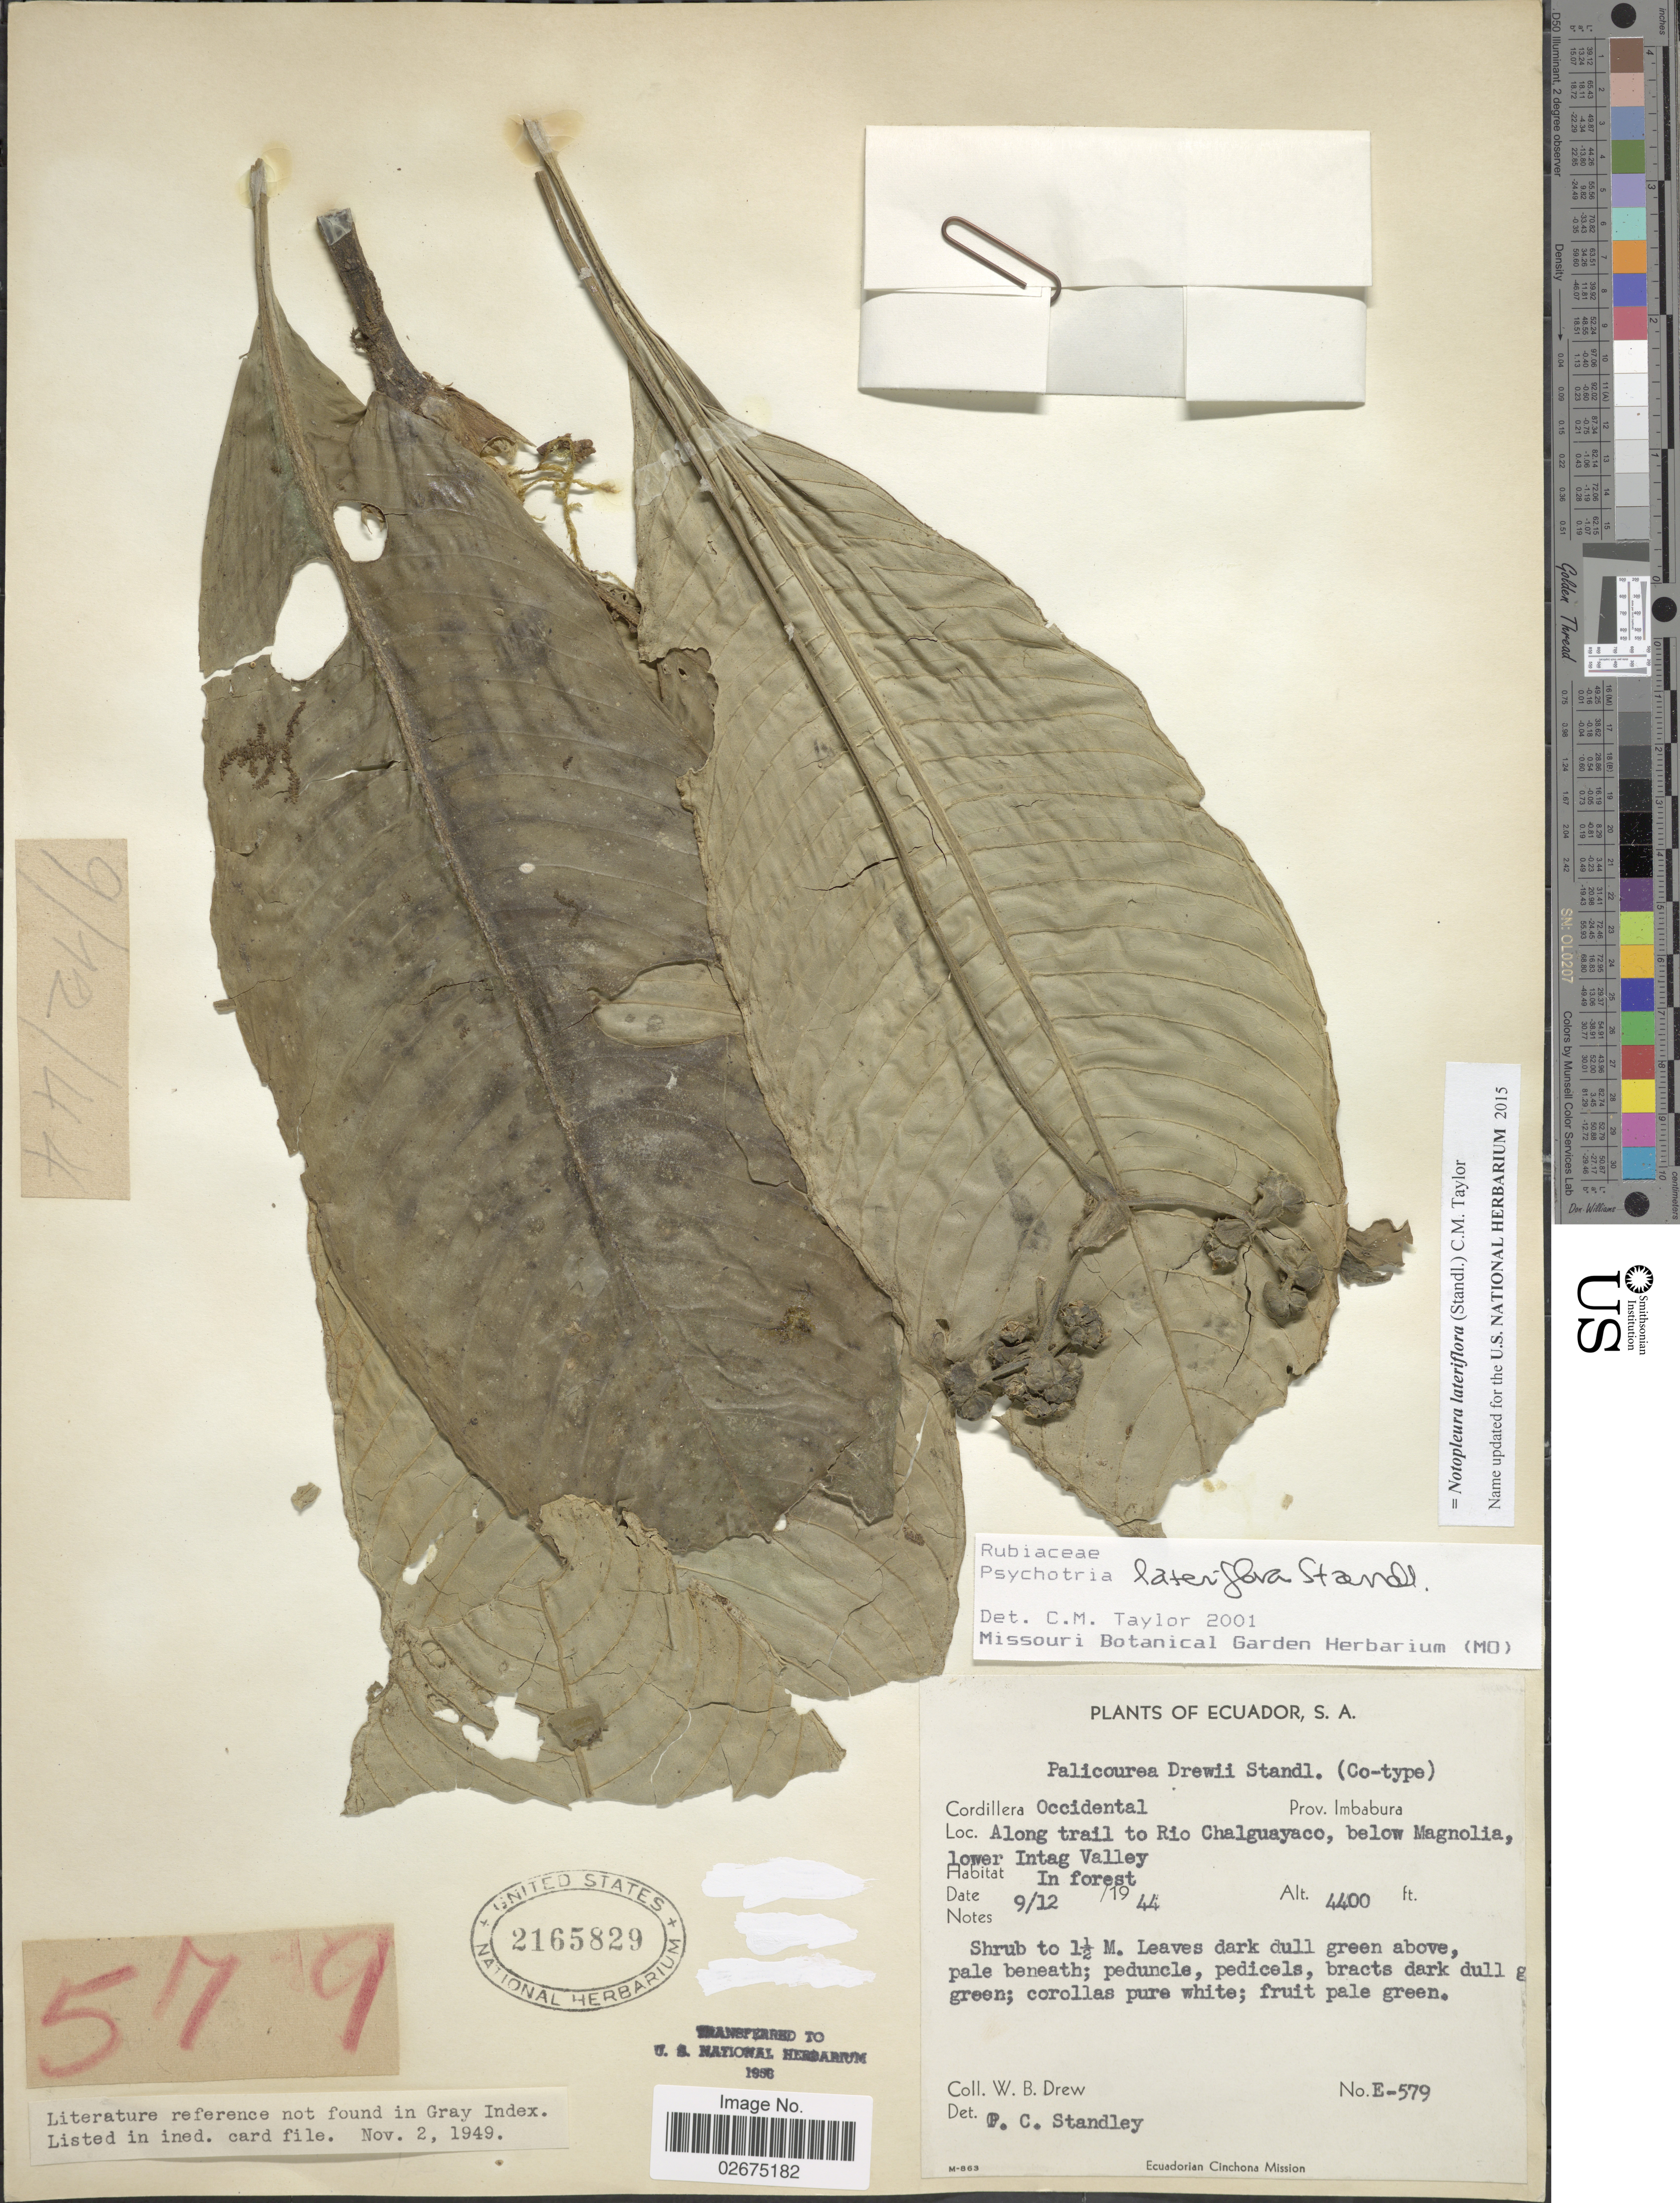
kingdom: Plantae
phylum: Tracheophyta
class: Magnoliopsida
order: Gentianales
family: Rubiaceae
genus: Notopleura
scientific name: Notopleura lateriflora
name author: (Standl.) C.M. Taylor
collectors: W. B. Drew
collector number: E-579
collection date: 1944-12-09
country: Ecuador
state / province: Imbabura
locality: Cordillera Occidental. Along trail to Rio Chalguayaco, below Magnolia, lower Intag Valley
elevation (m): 1341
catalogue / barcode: US 2165829